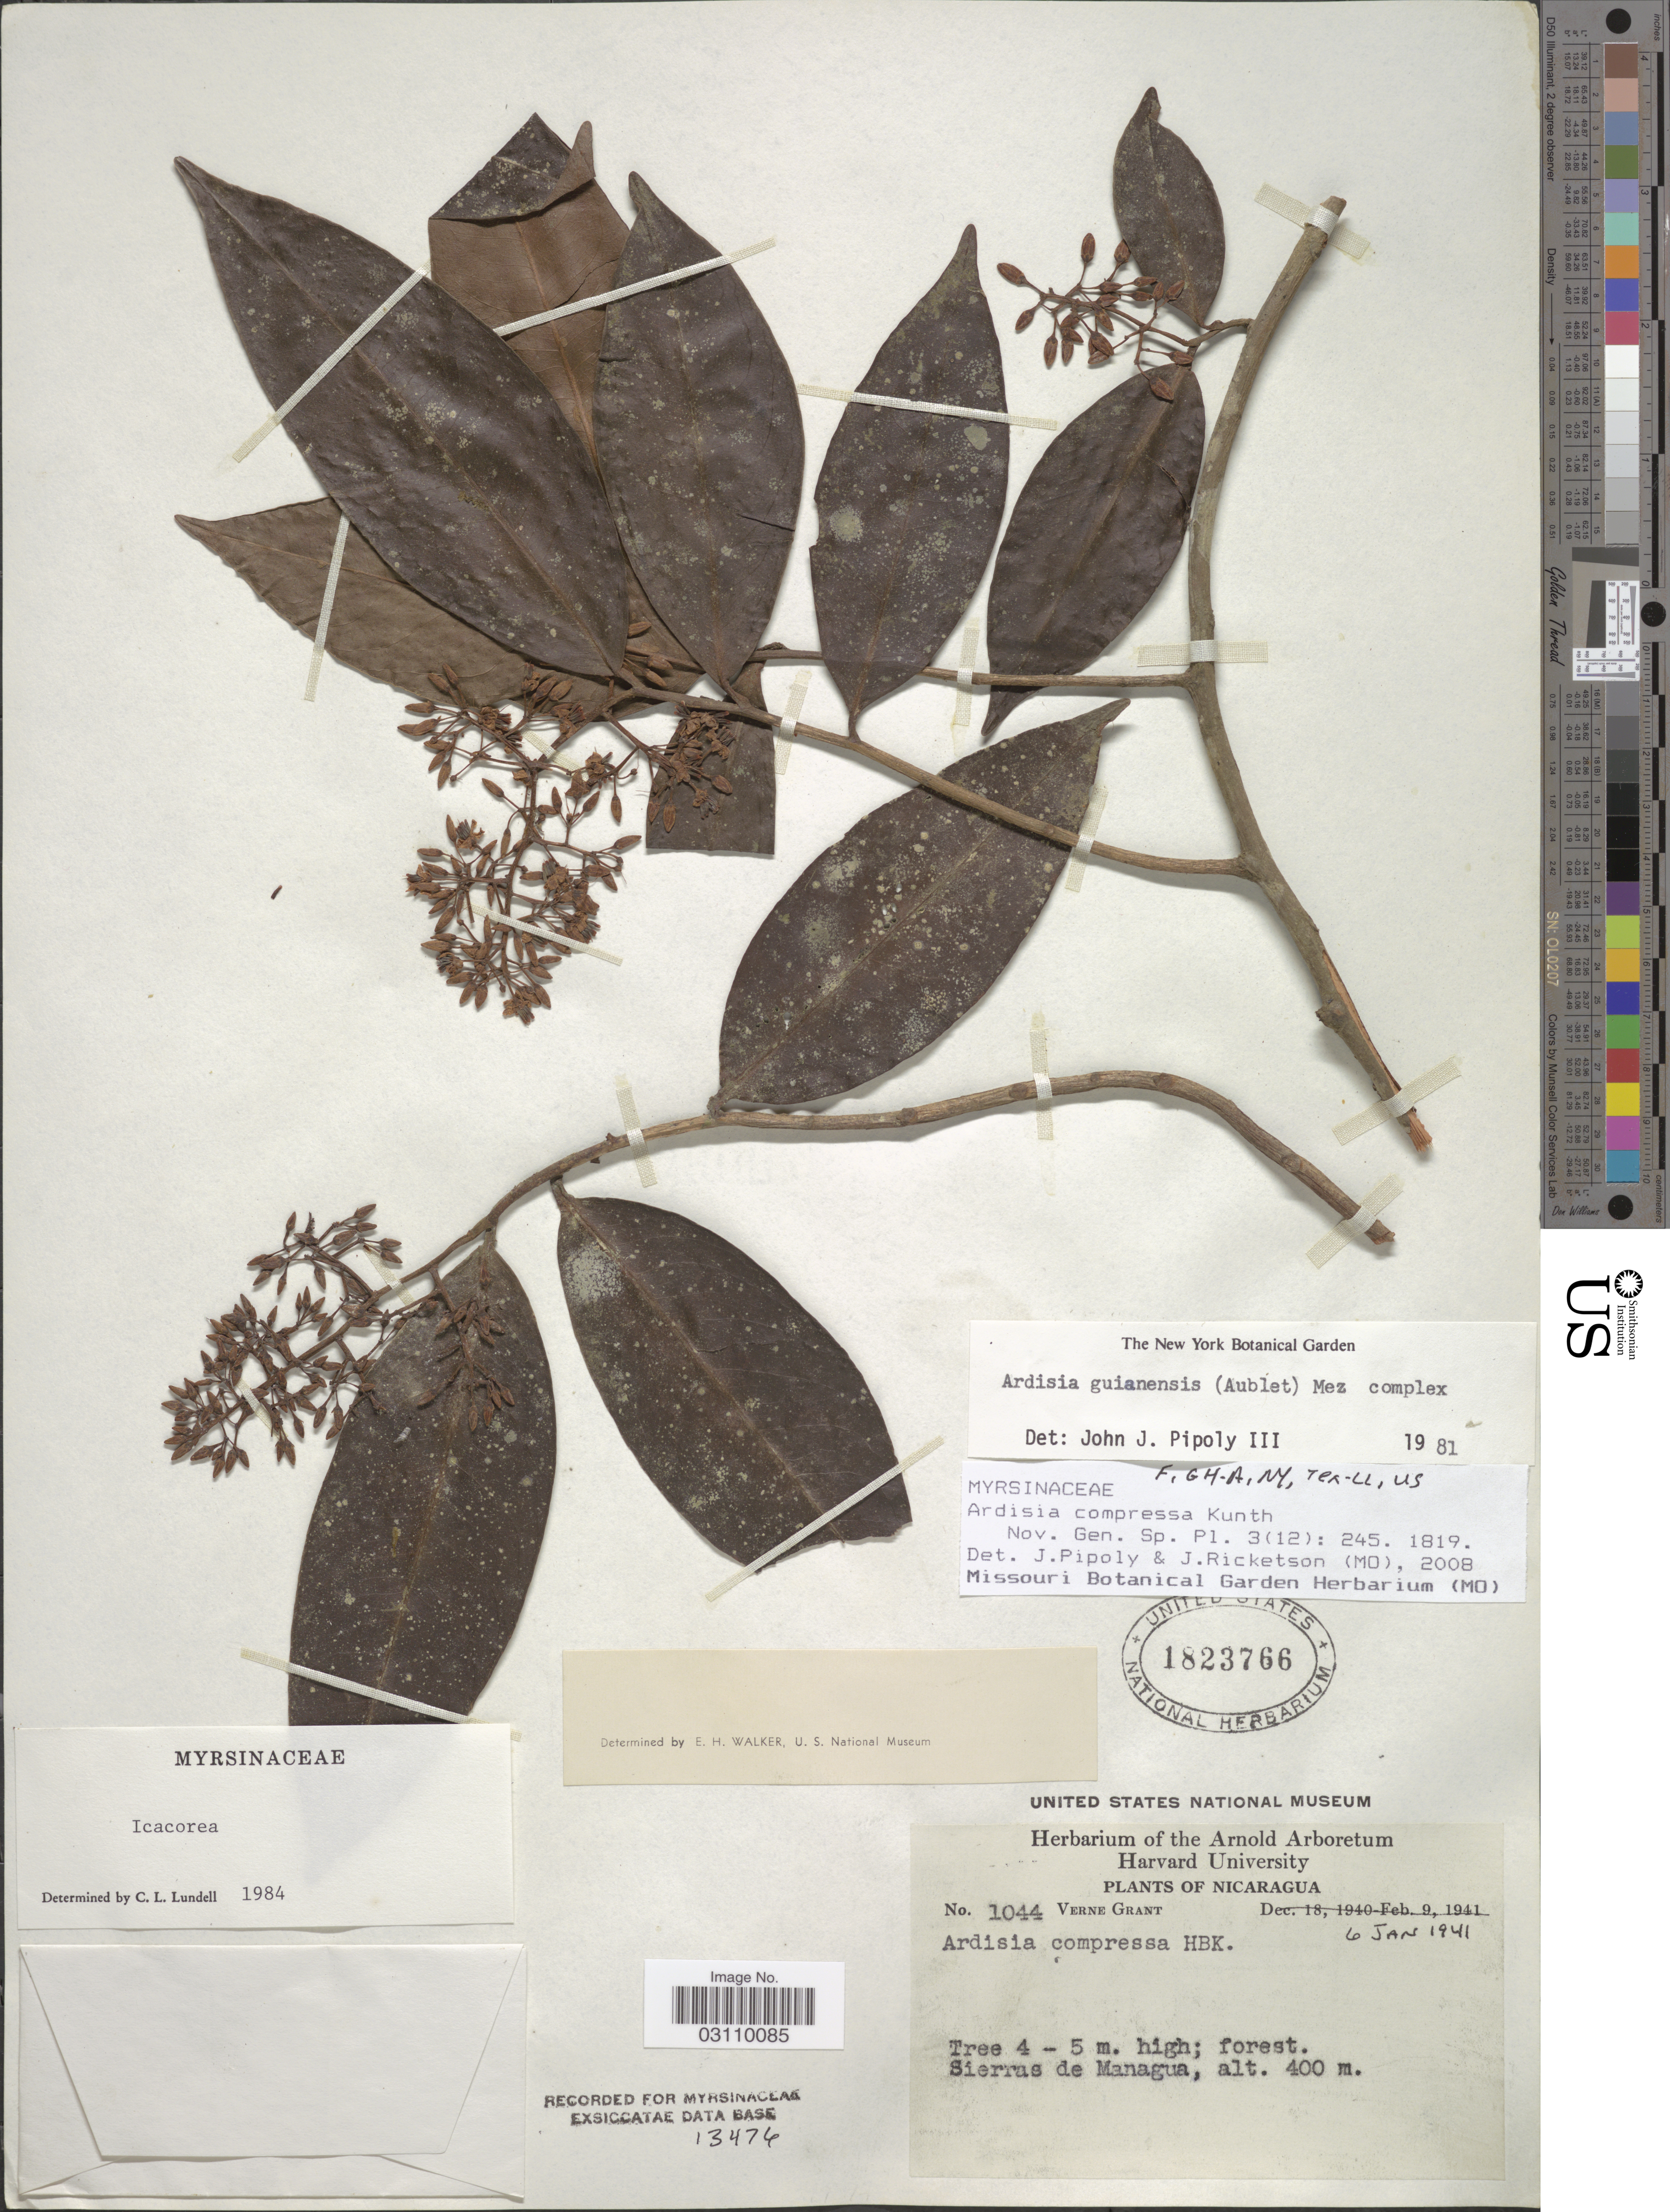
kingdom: Plantae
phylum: Tracheophyta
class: Magnoliopsida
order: Ericales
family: Primulaceae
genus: Ardisia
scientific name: Ardisia compressa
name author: Kunth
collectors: V. Grant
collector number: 1044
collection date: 1941-01-06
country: Nicaragua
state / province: Managua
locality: Sierras de Managua.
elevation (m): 400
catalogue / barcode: US 1823766